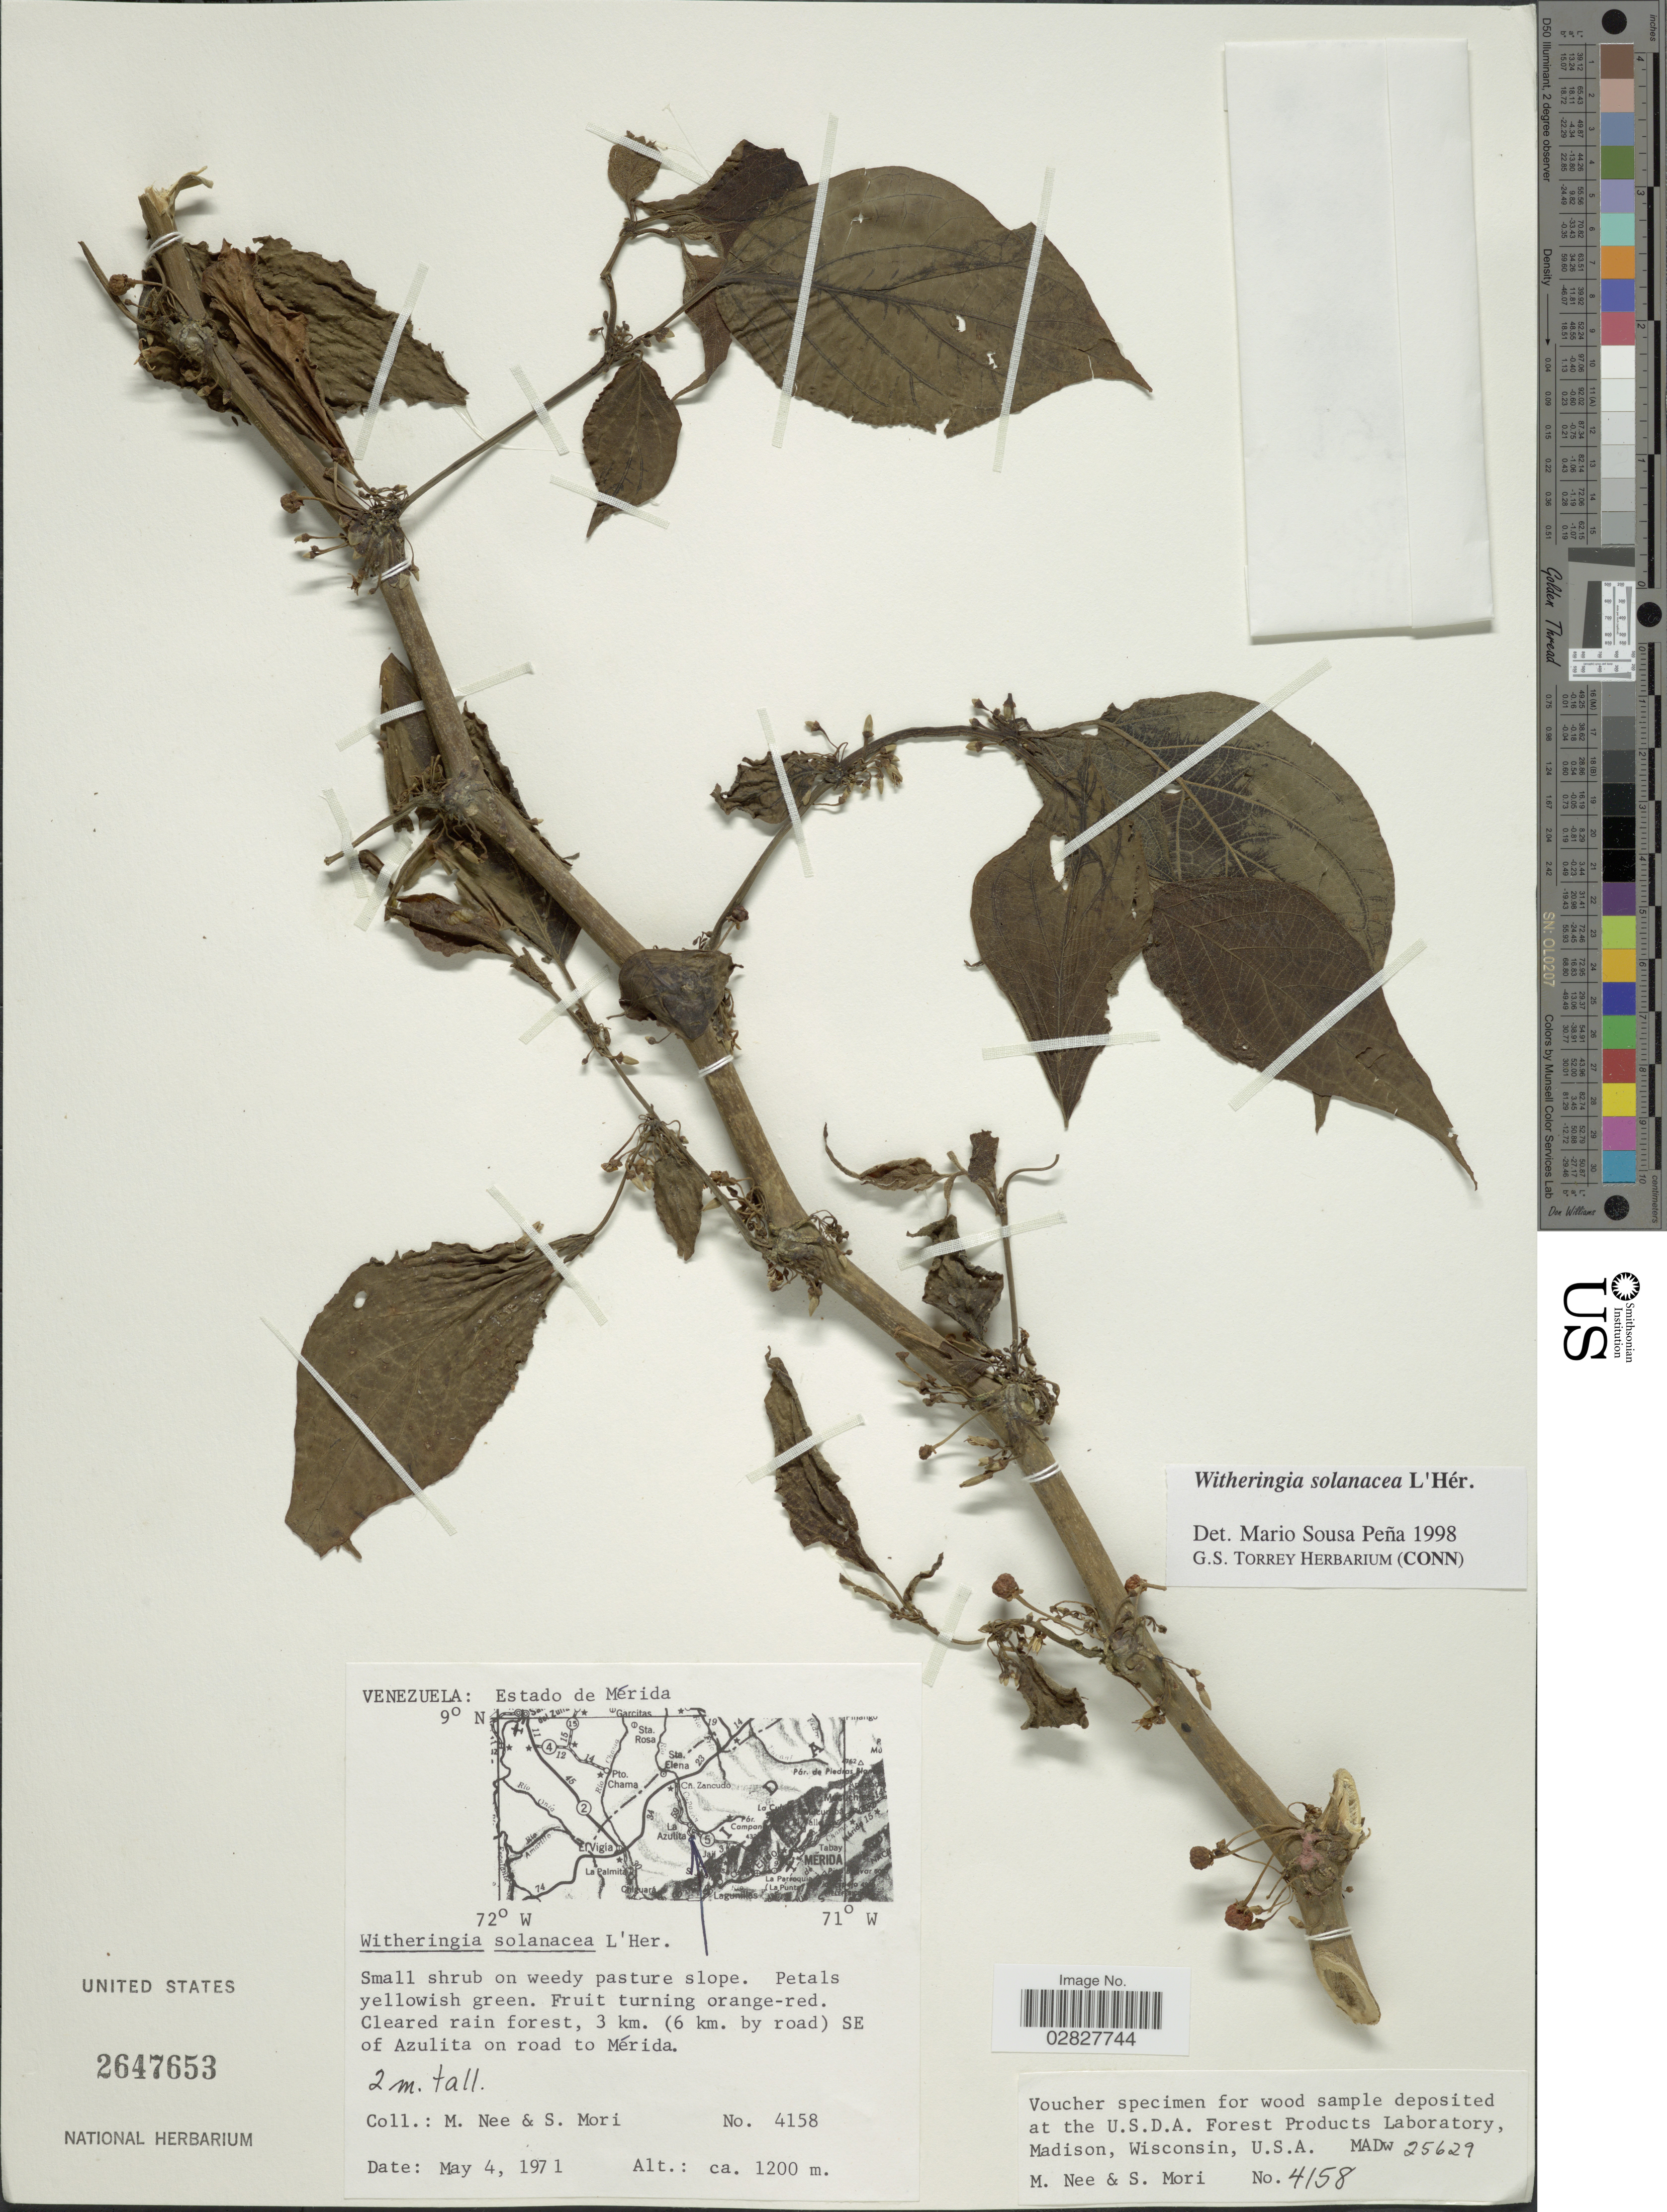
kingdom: Plantae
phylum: Tracheophyta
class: Magnoliopsida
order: Solanales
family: Solanaceae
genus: Witheringia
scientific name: Witheringia solanacea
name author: L'Hér.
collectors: M. Nee & S. Mori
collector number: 4158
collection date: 1971-05-04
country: Venezuela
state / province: Mérida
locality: Cleared rain forest, 3 km. (6 km. by road) SE of Azulita in road to Mérida.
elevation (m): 1200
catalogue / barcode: US 2647653